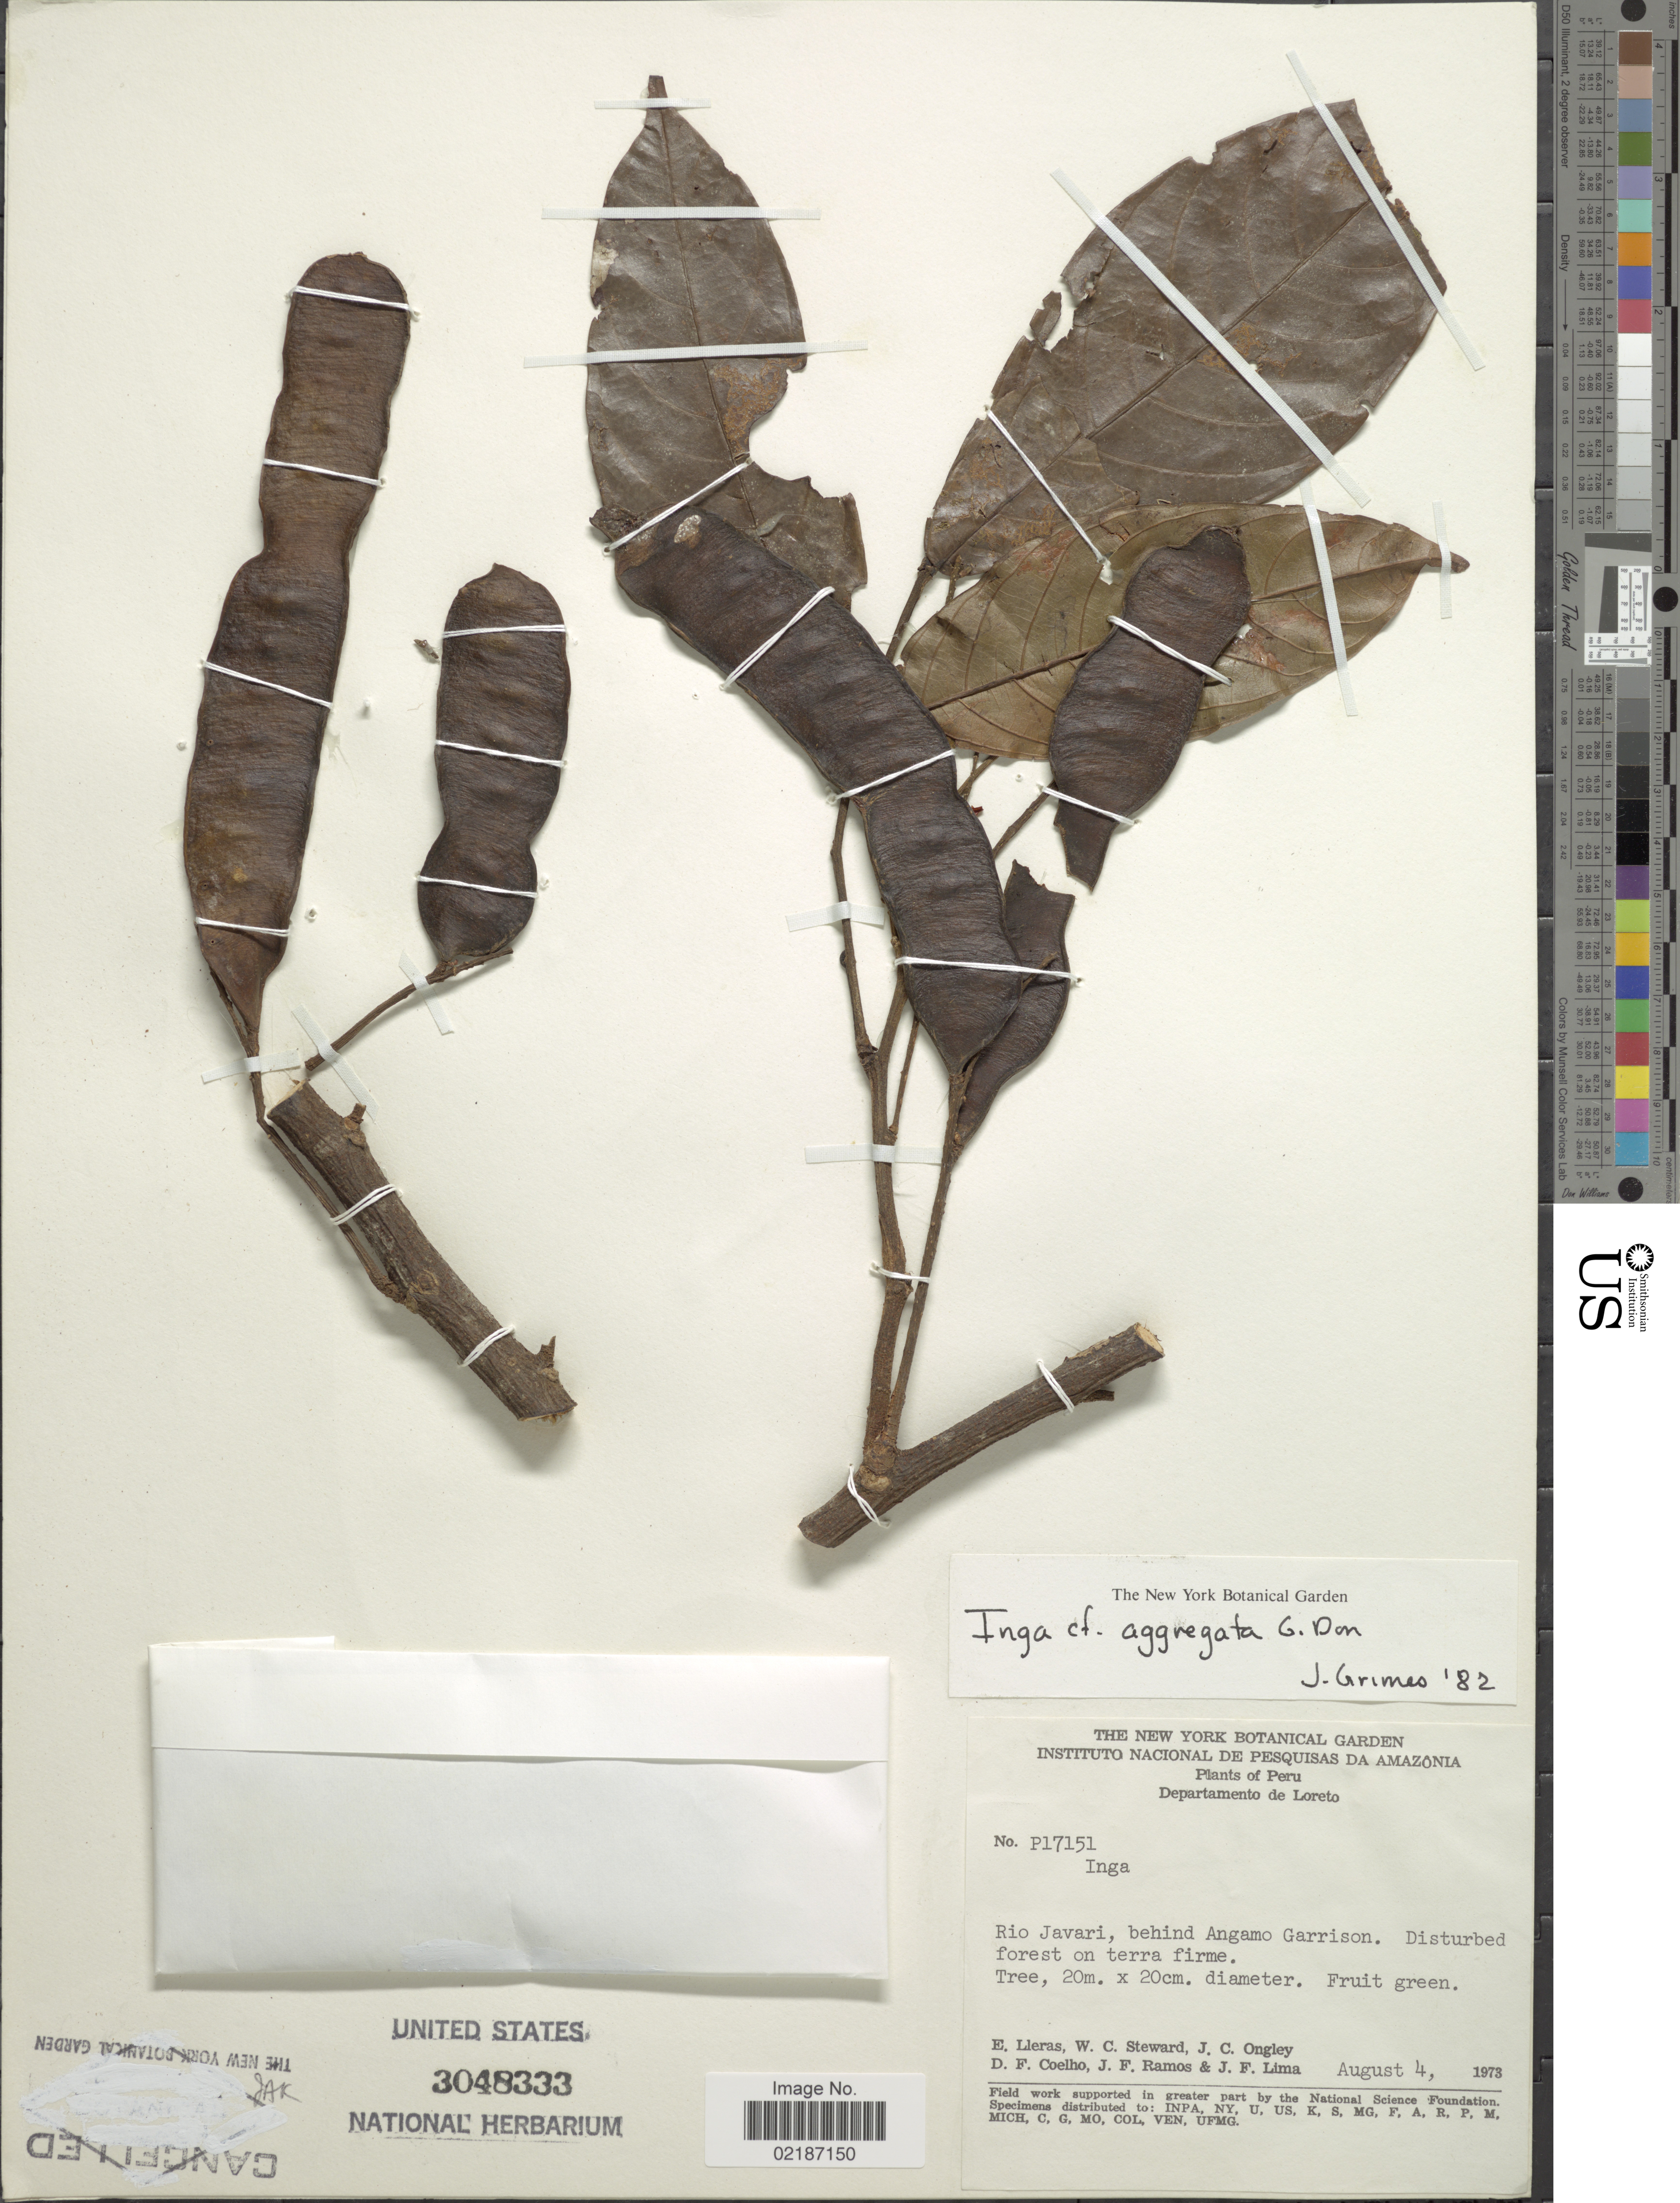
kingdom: Plantae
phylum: Tracheophyta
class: Magnoliopsida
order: Fabales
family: Fabaceae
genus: Inga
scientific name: Inga alba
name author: (Sw.) Willd.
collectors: E. Lleras, W. C. Steward, J. C. Ongley, D. F. Coêlho & et al.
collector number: P17151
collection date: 1973-08-04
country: Peru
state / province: Loreto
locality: Rio Javari, behind Angamo Garrison, disturbed forest on terra firme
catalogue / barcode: US 3048333